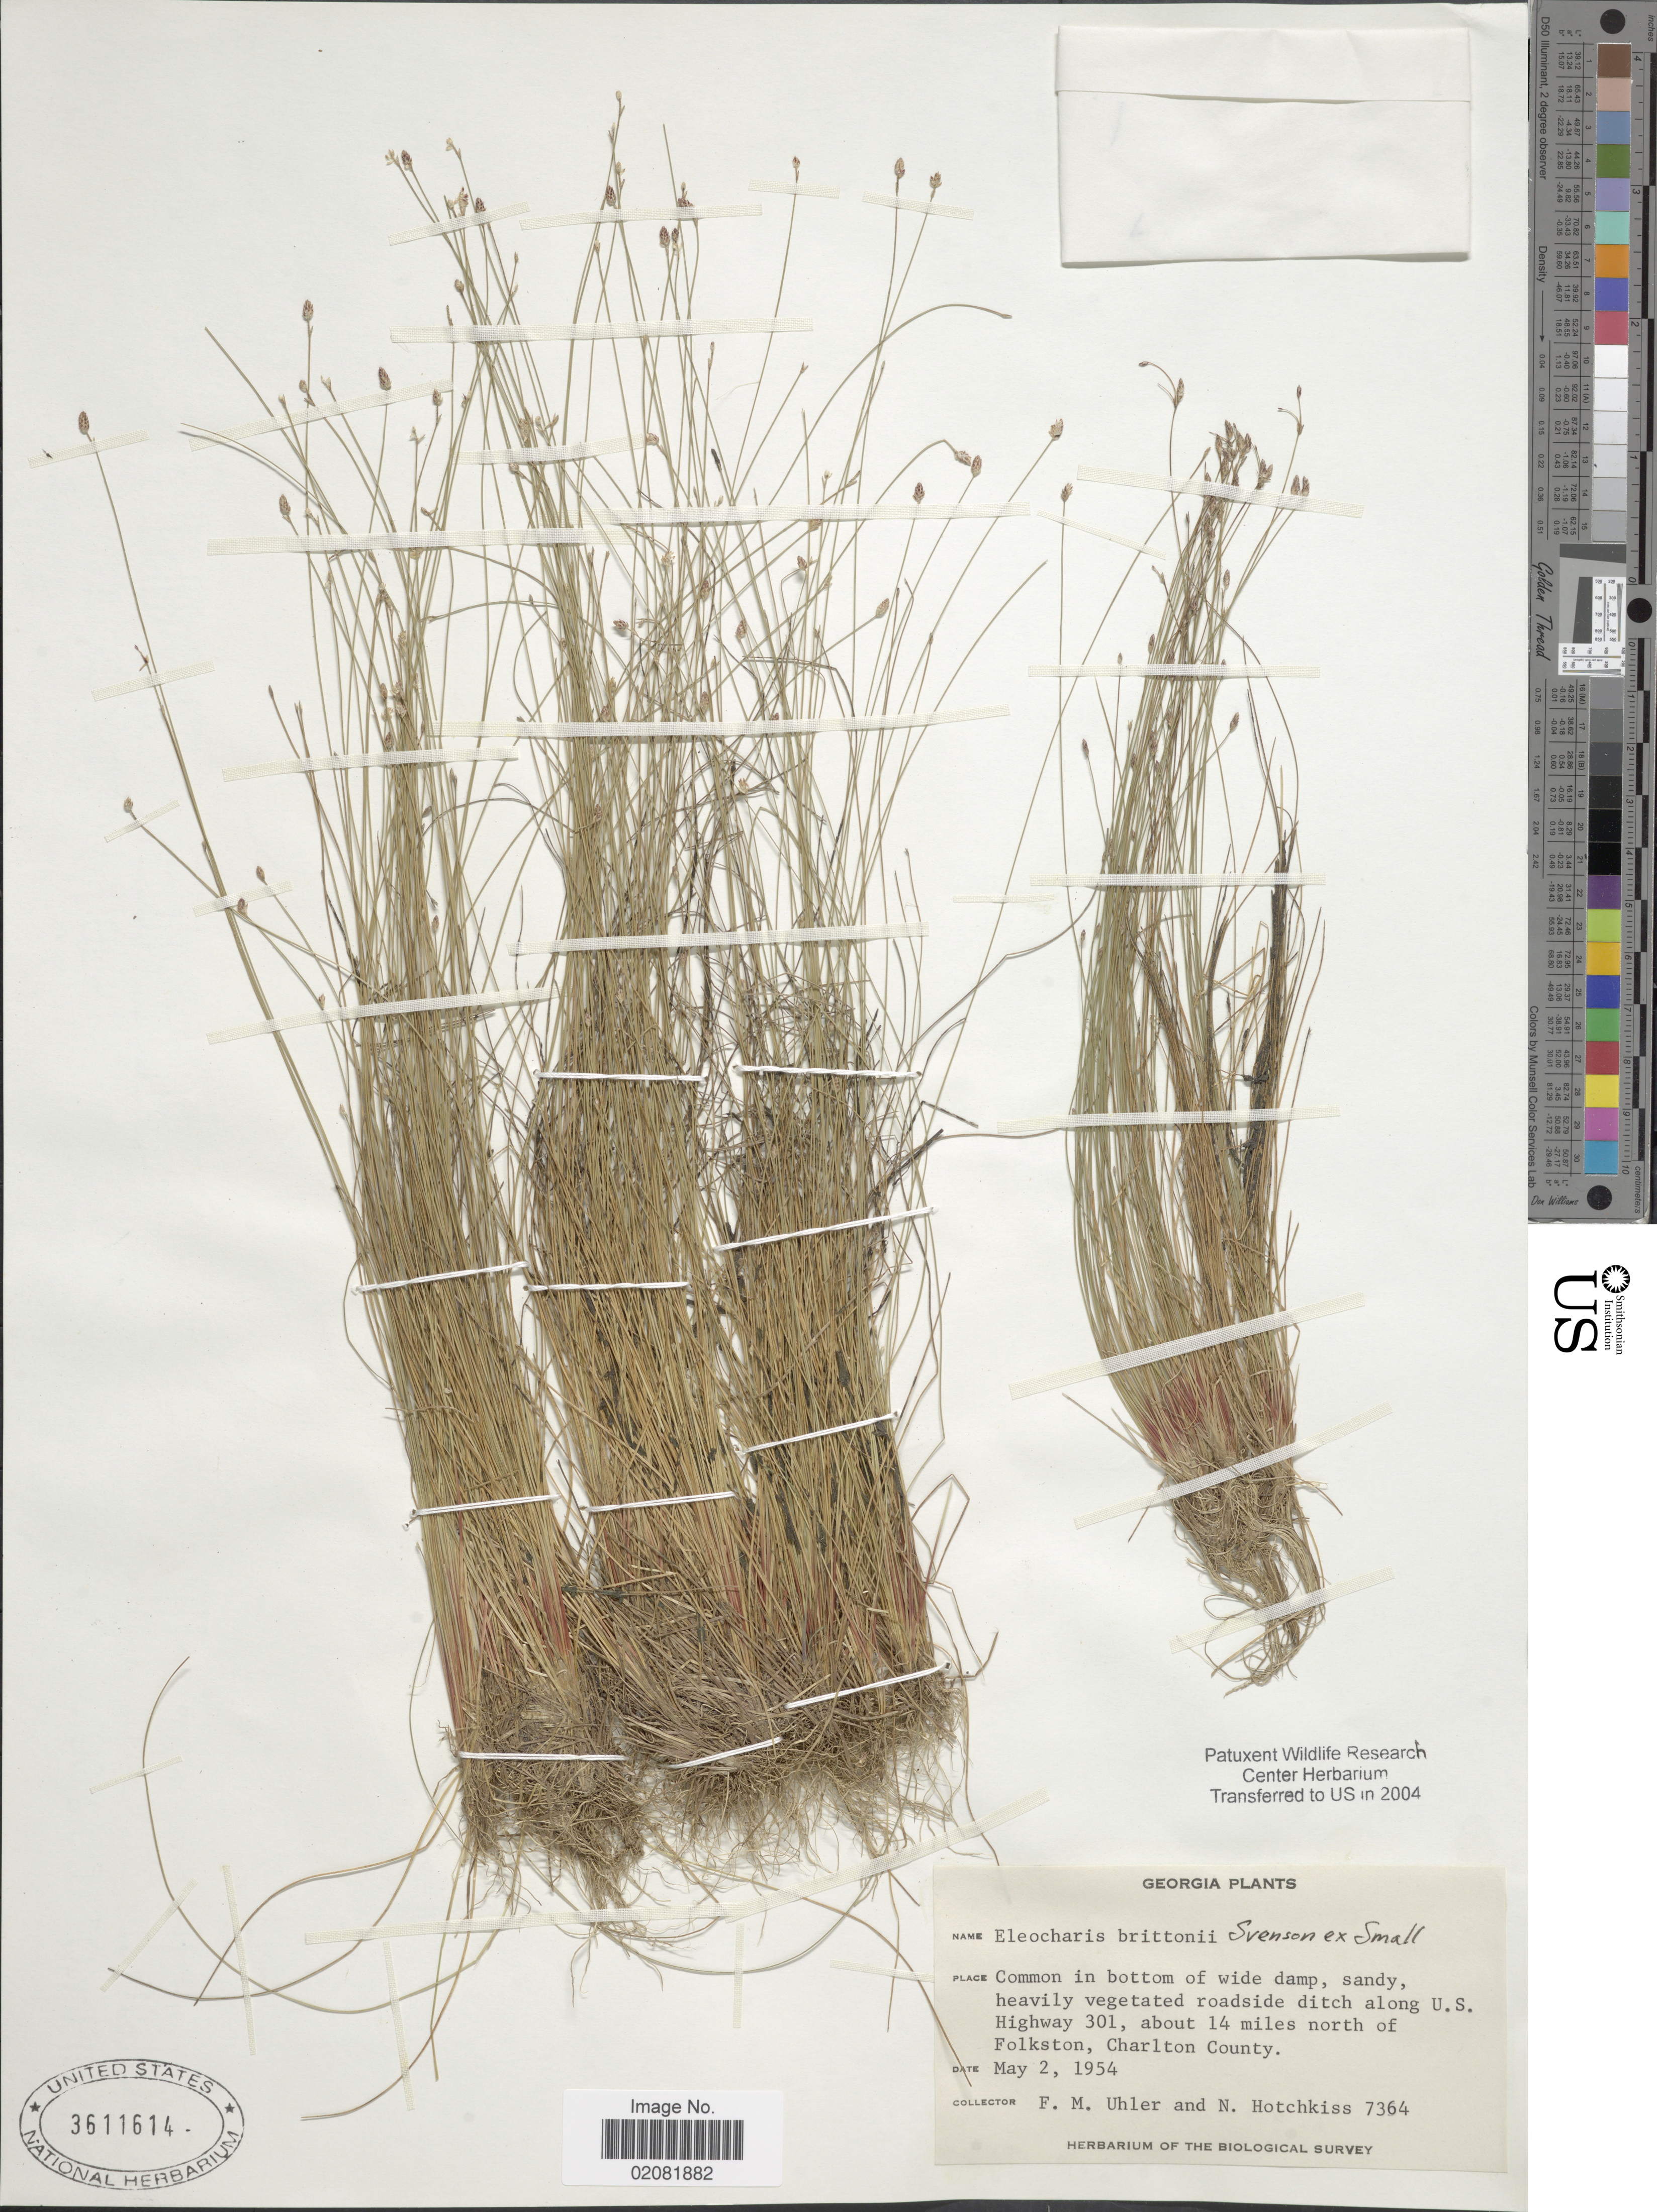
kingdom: Plantae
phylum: Tracheophyta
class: Liliopsida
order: Poales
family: Cyperaceae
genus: Eleocharis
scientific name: Eleocharis brittonii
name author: Svenson ex Small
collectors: F. M. Uhler & N. Hotchkiss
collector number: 7364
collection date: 1954-05-02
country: United States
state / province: Georgia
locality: Roadside ditch along U. S. Highway 301, about 14 miles north of Folkston, Charlton County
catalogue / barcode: US 3611614